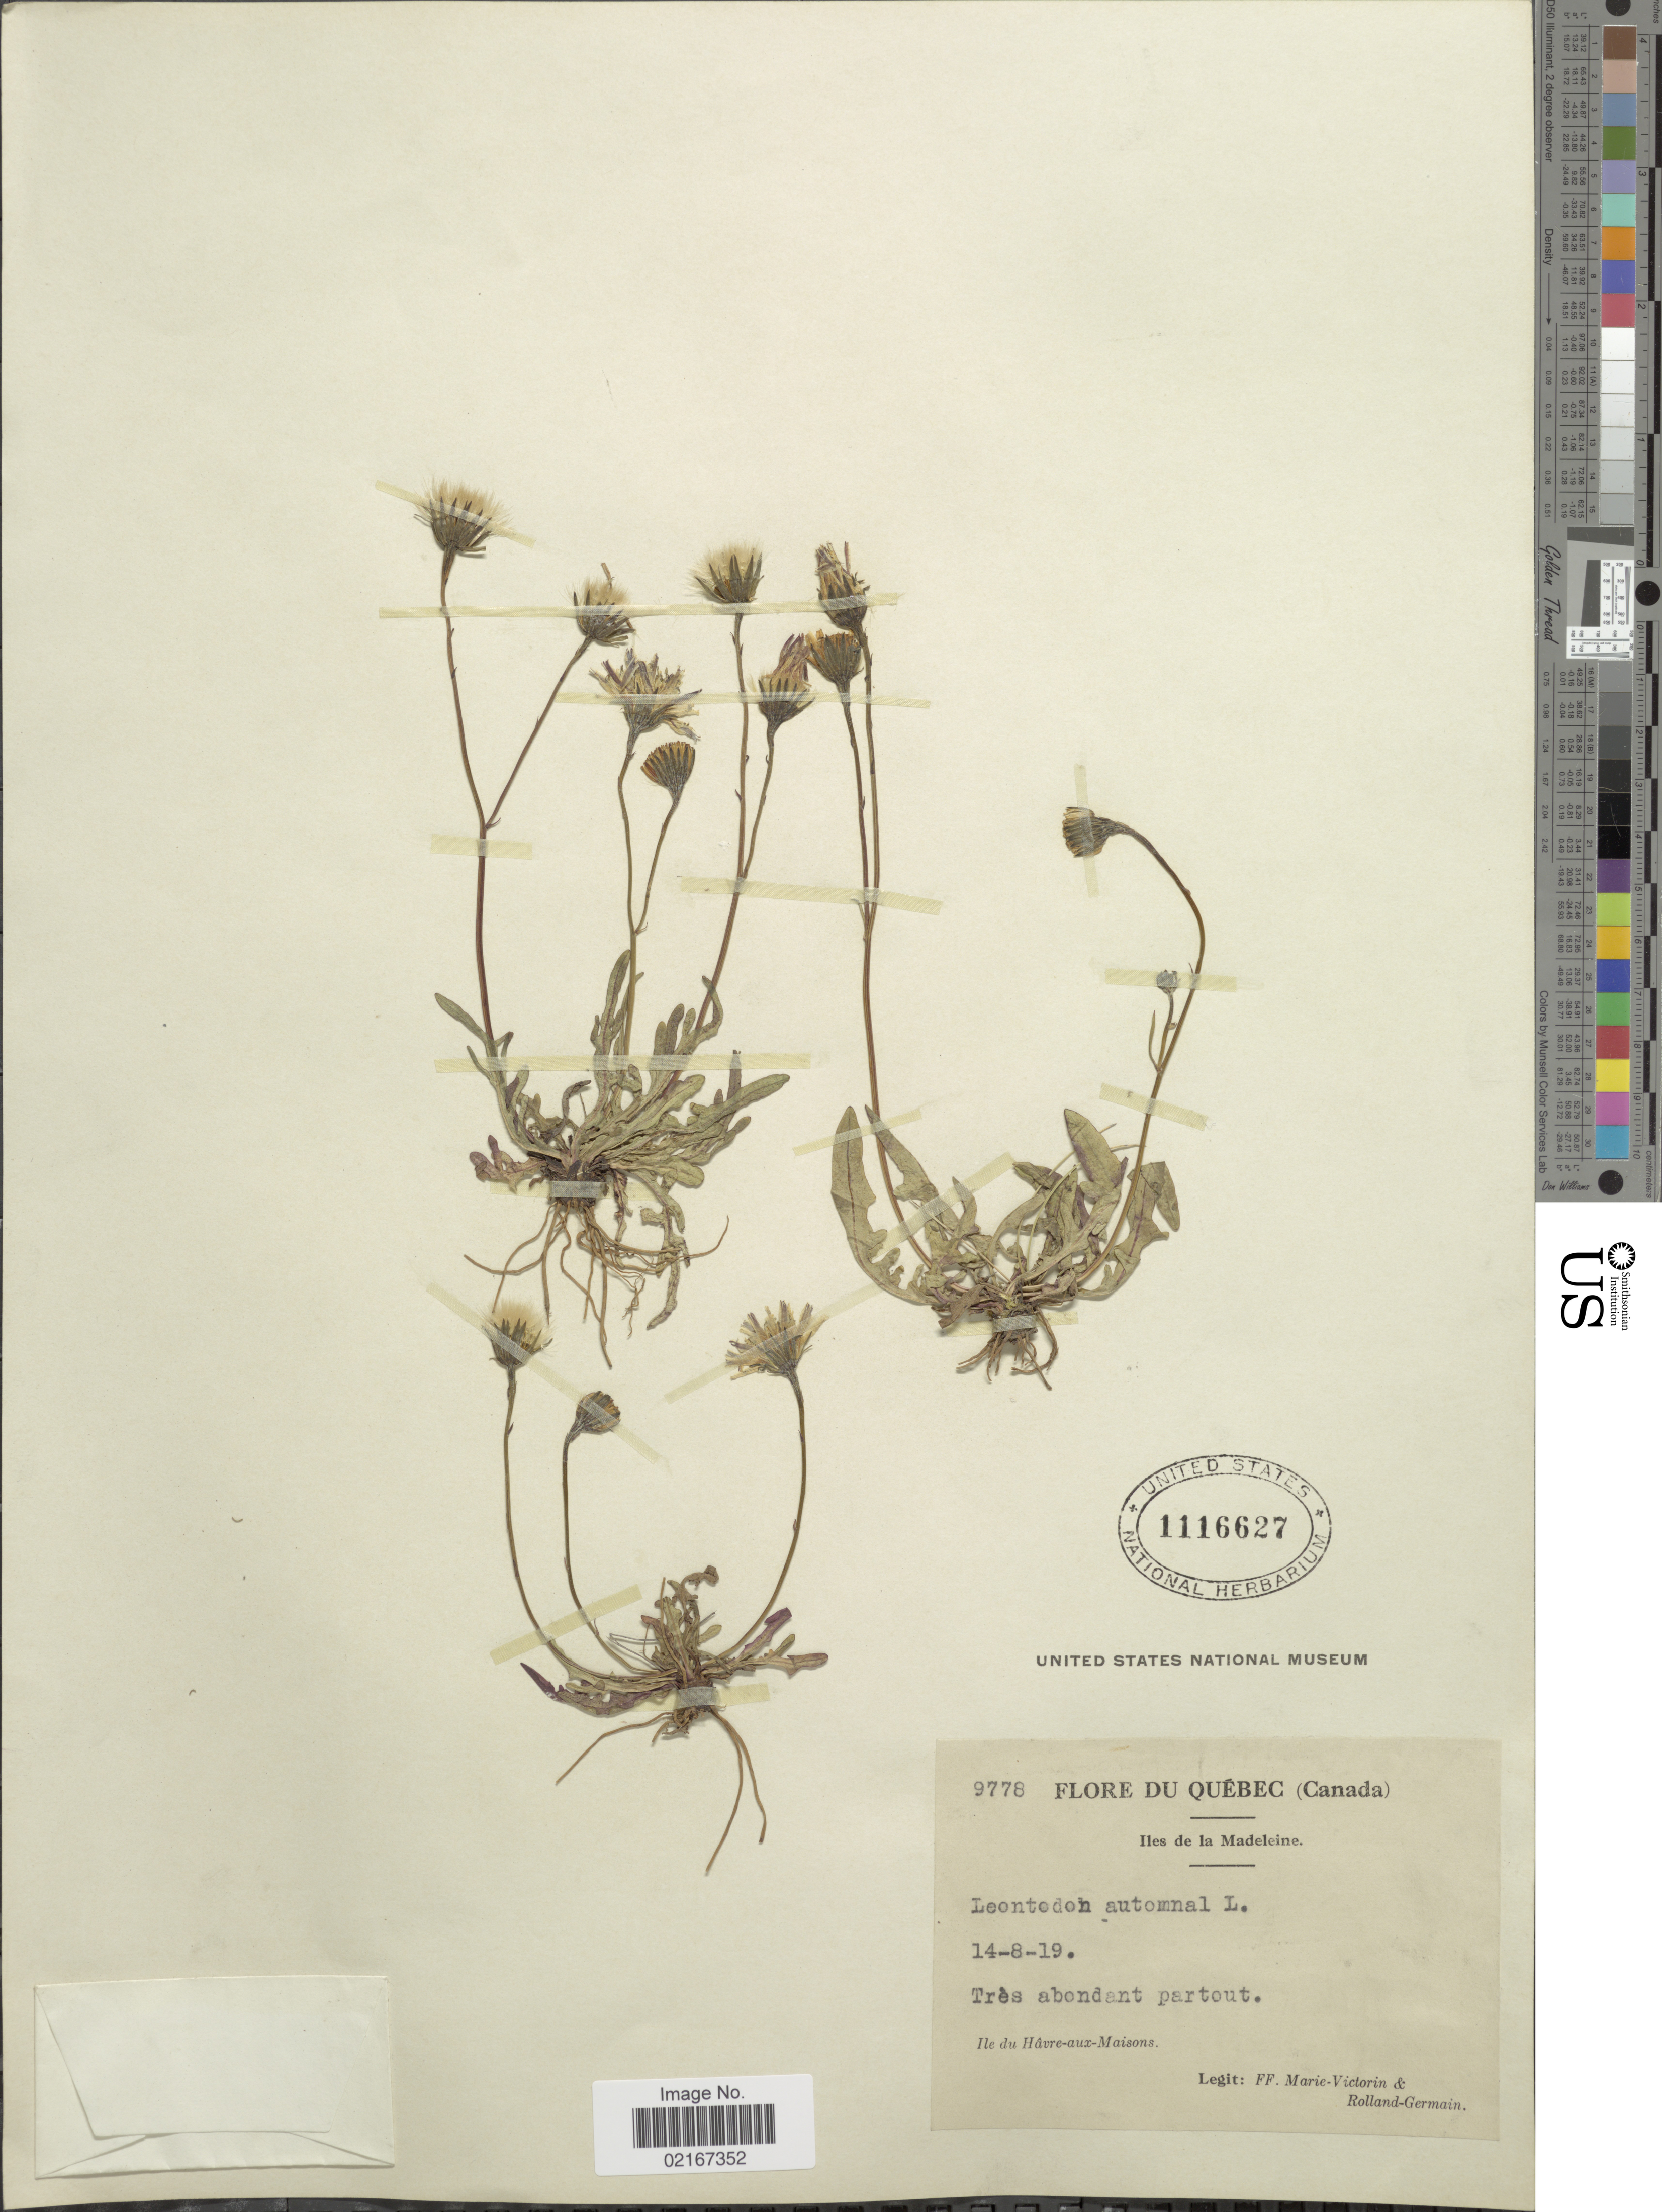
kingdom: Plantae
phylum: Tracheophyta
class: Magnoliopsida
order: Asterales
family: Asteraceae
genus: Scorzoneroides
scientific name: Scorzoneroides autumnalis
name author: (L.) Moench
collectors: F. Marie-Victorin & Rolland-Germain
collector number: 9778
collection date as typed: Transcribed d/m/y: 14/8/19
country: Canada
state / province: Quebec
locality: Iles de la Madeleine, Ile du Havre-aux-Maisons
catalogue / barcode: US 1116627